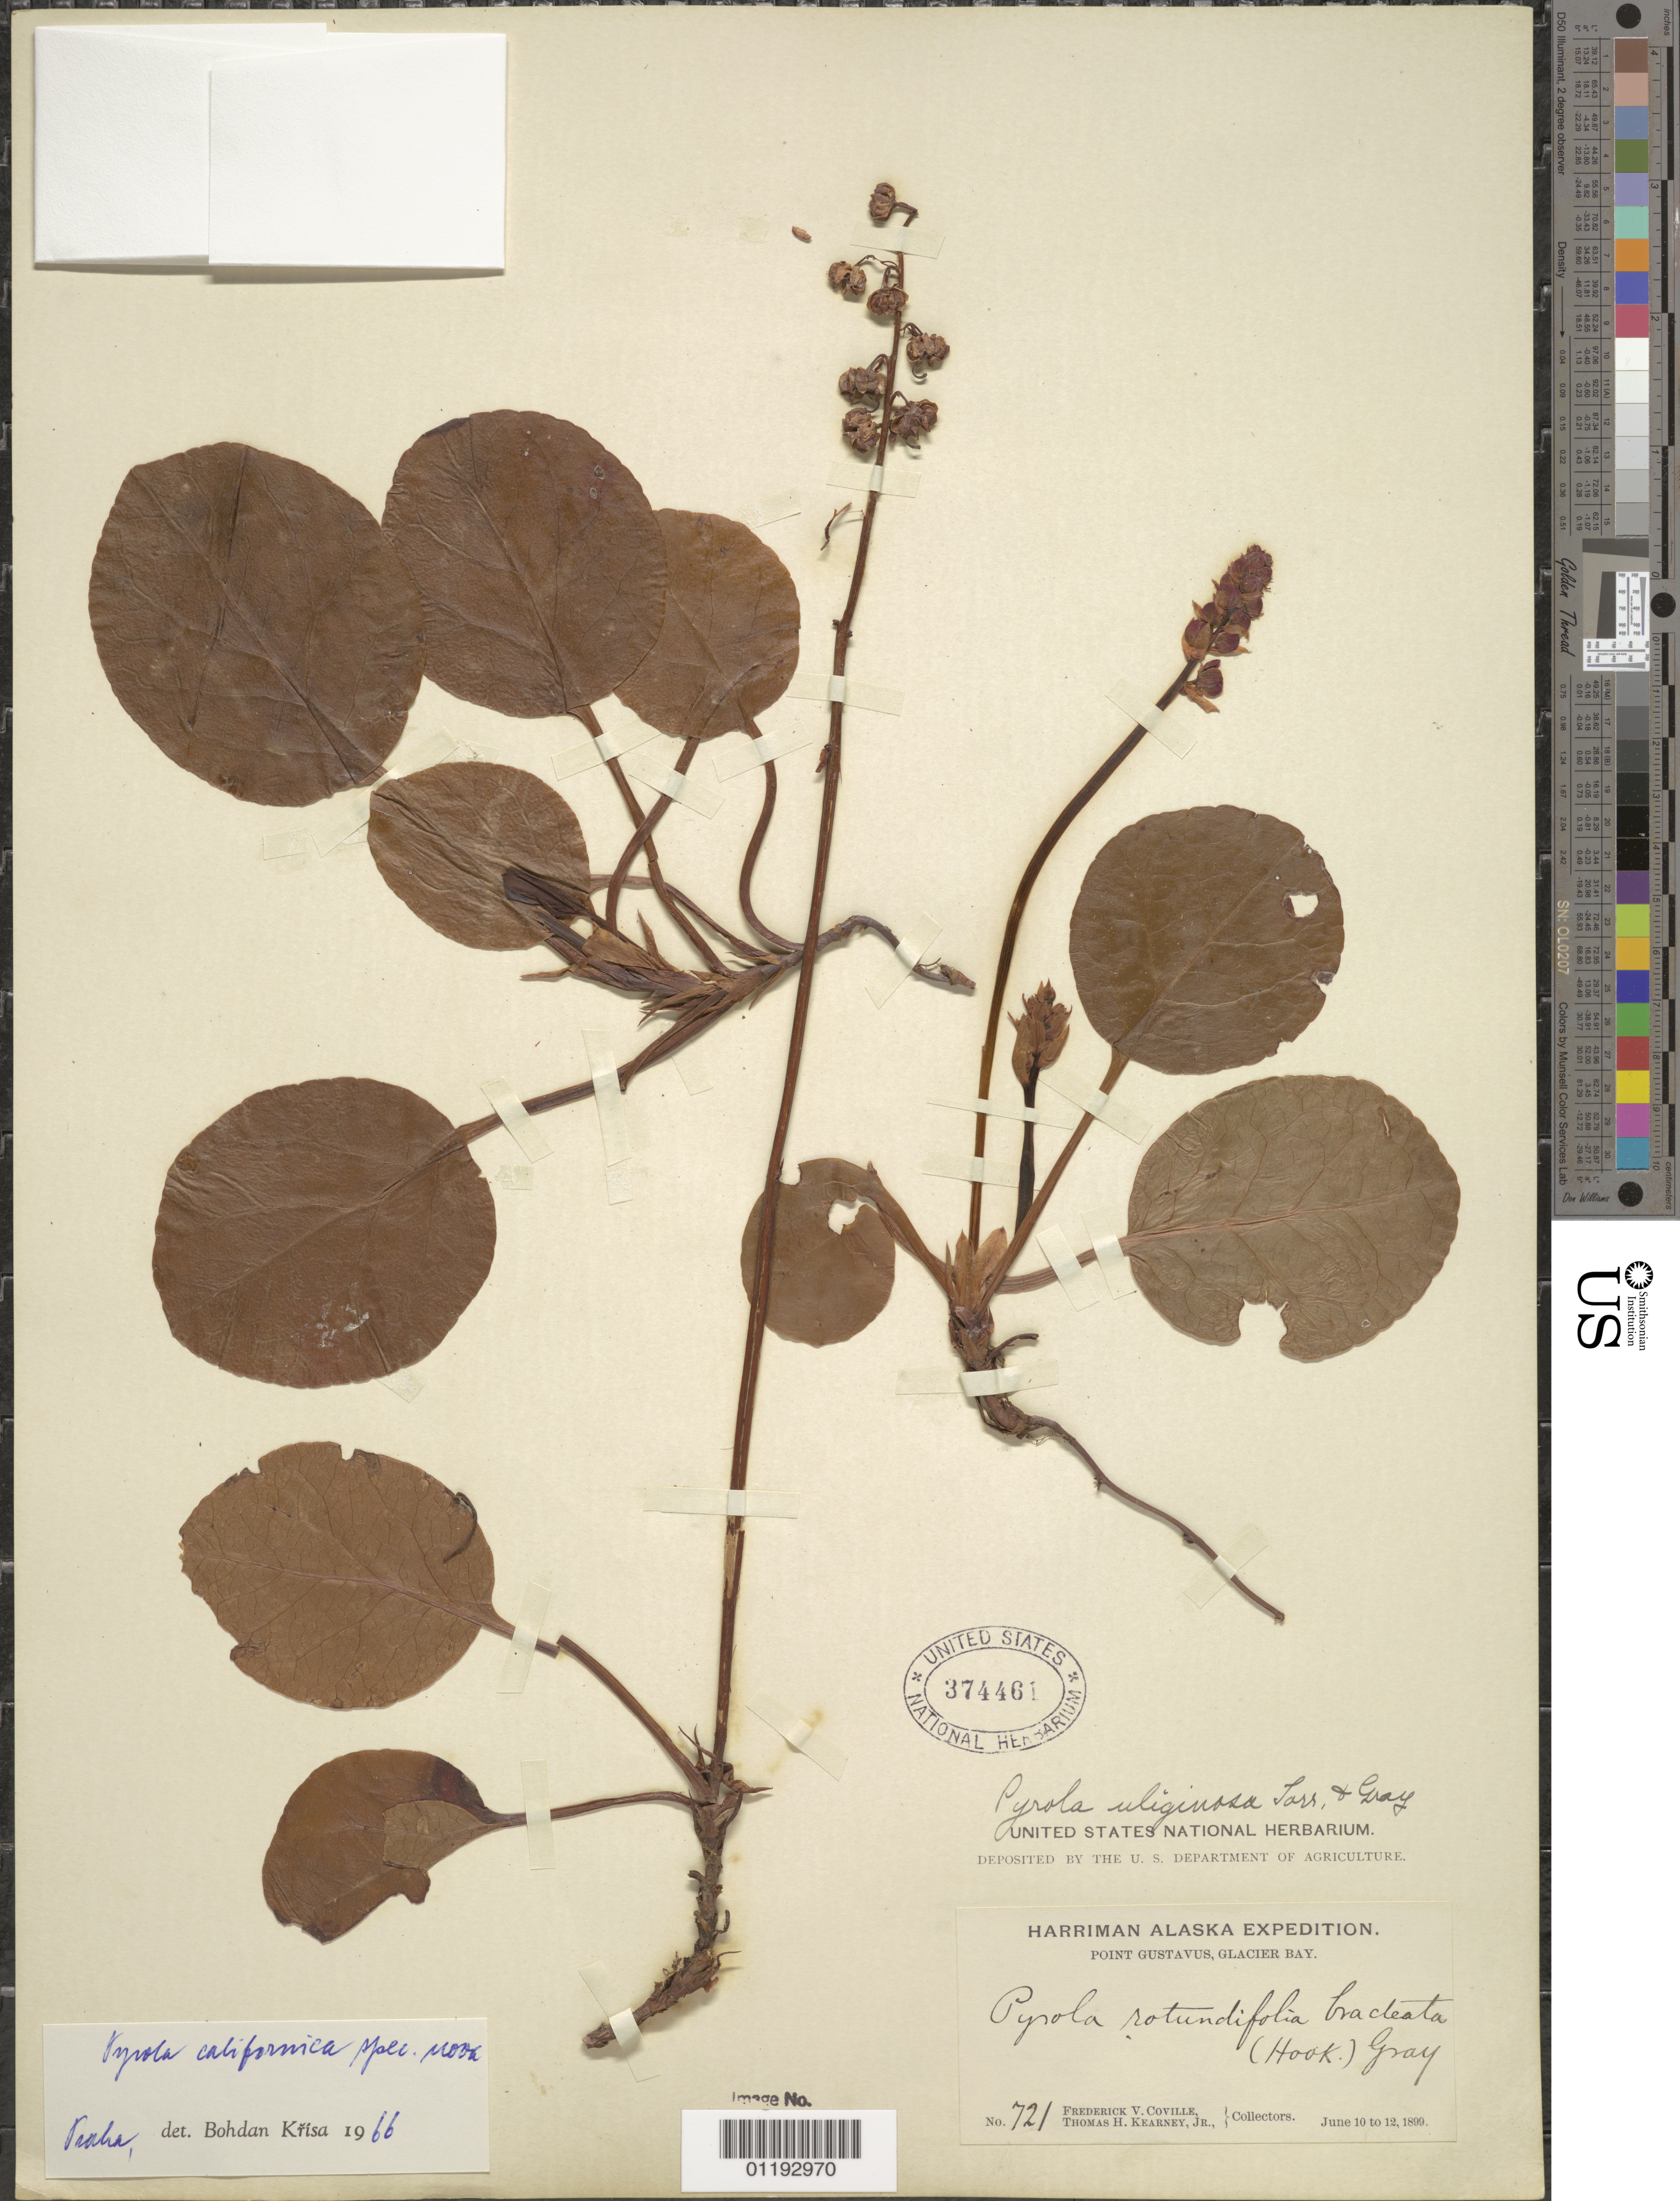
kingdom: Plantae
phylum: Tracheophyta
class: Magnoliopsida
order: Ericales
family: Ericaceae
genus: Pyrola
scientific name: Pyrola californica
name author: Krísa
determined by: Krísa, B.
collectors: F. V. Coville & C. Kearney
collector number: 721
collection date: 1899-06-10/1899-06-12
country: United States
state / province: Alaska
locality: Point Gustavus, Glacier Bay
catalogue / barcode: US 374461